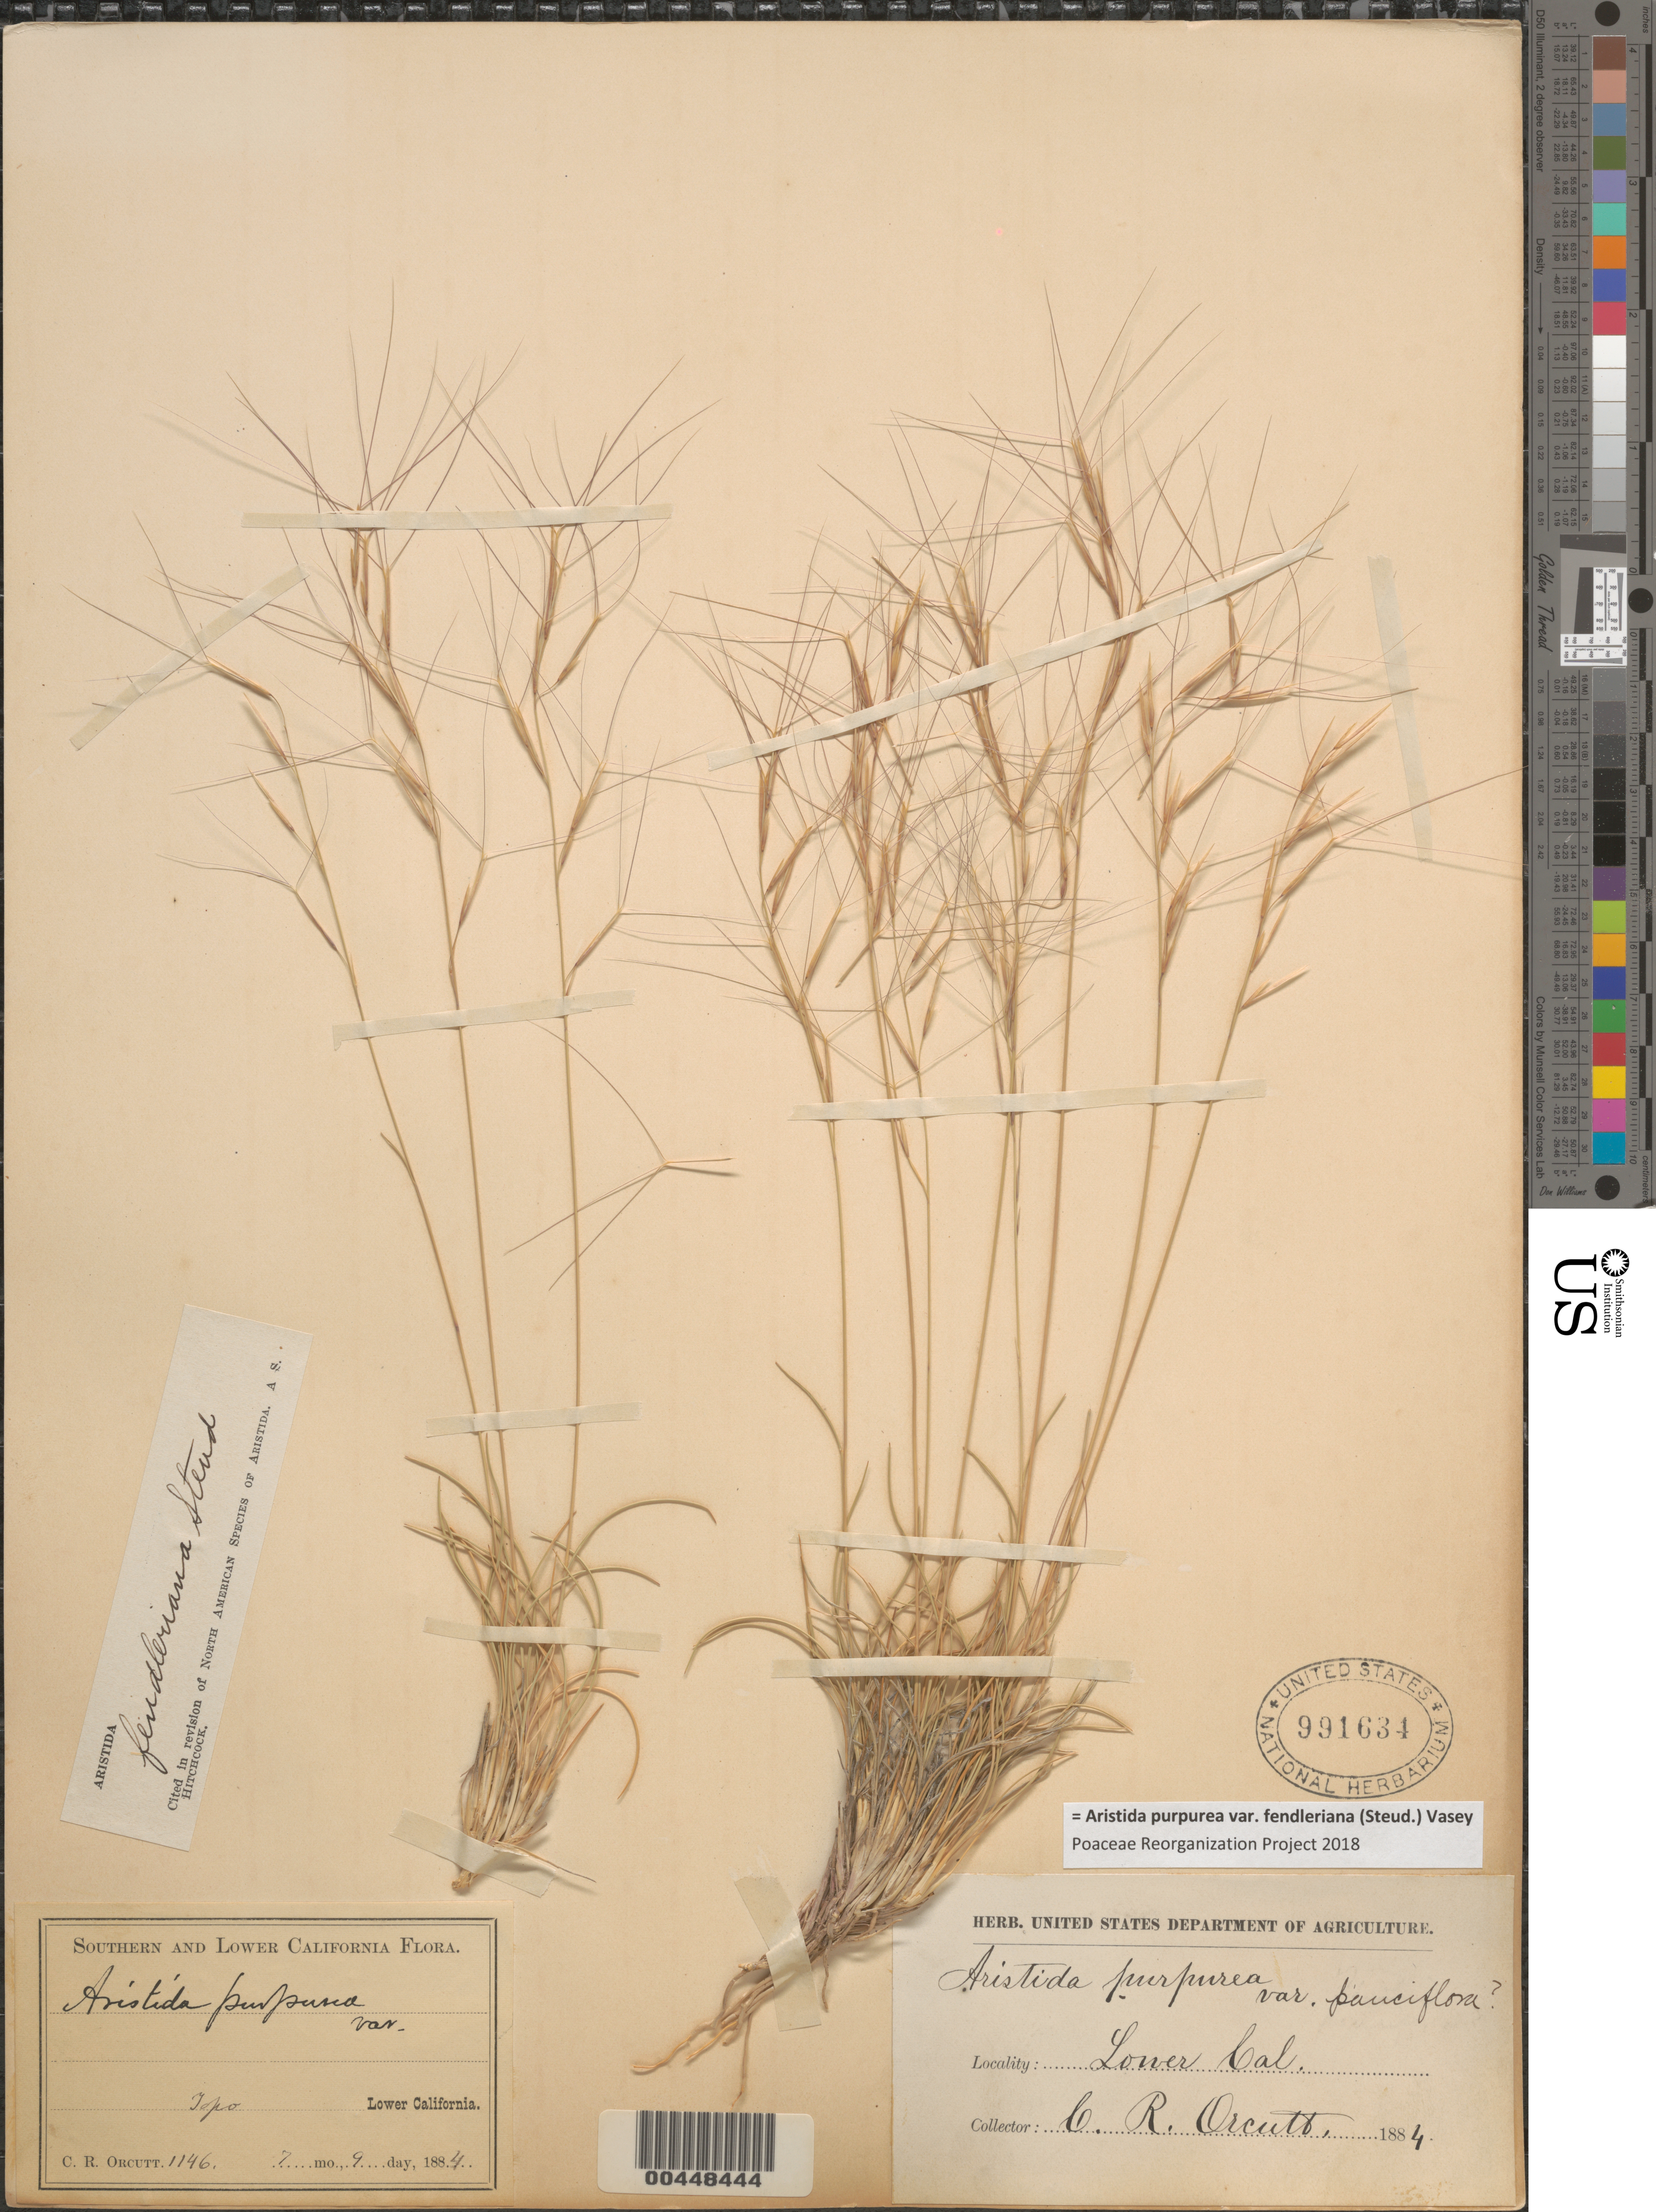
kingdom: Plantae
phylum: Tracheophyta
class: Liliopsida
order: Poales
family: Poaceae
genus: Aristida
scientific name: Aristida purpurea var. fendleriana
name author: (Steud.) Vasey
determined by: Poaceae Reorganization Project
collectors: C. R. Orcutt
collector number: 1146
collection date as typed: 9 Jul 1884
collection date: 1884-07-09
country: Mexico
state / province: Baja California Norte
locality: Tapo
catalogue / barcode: US 991634